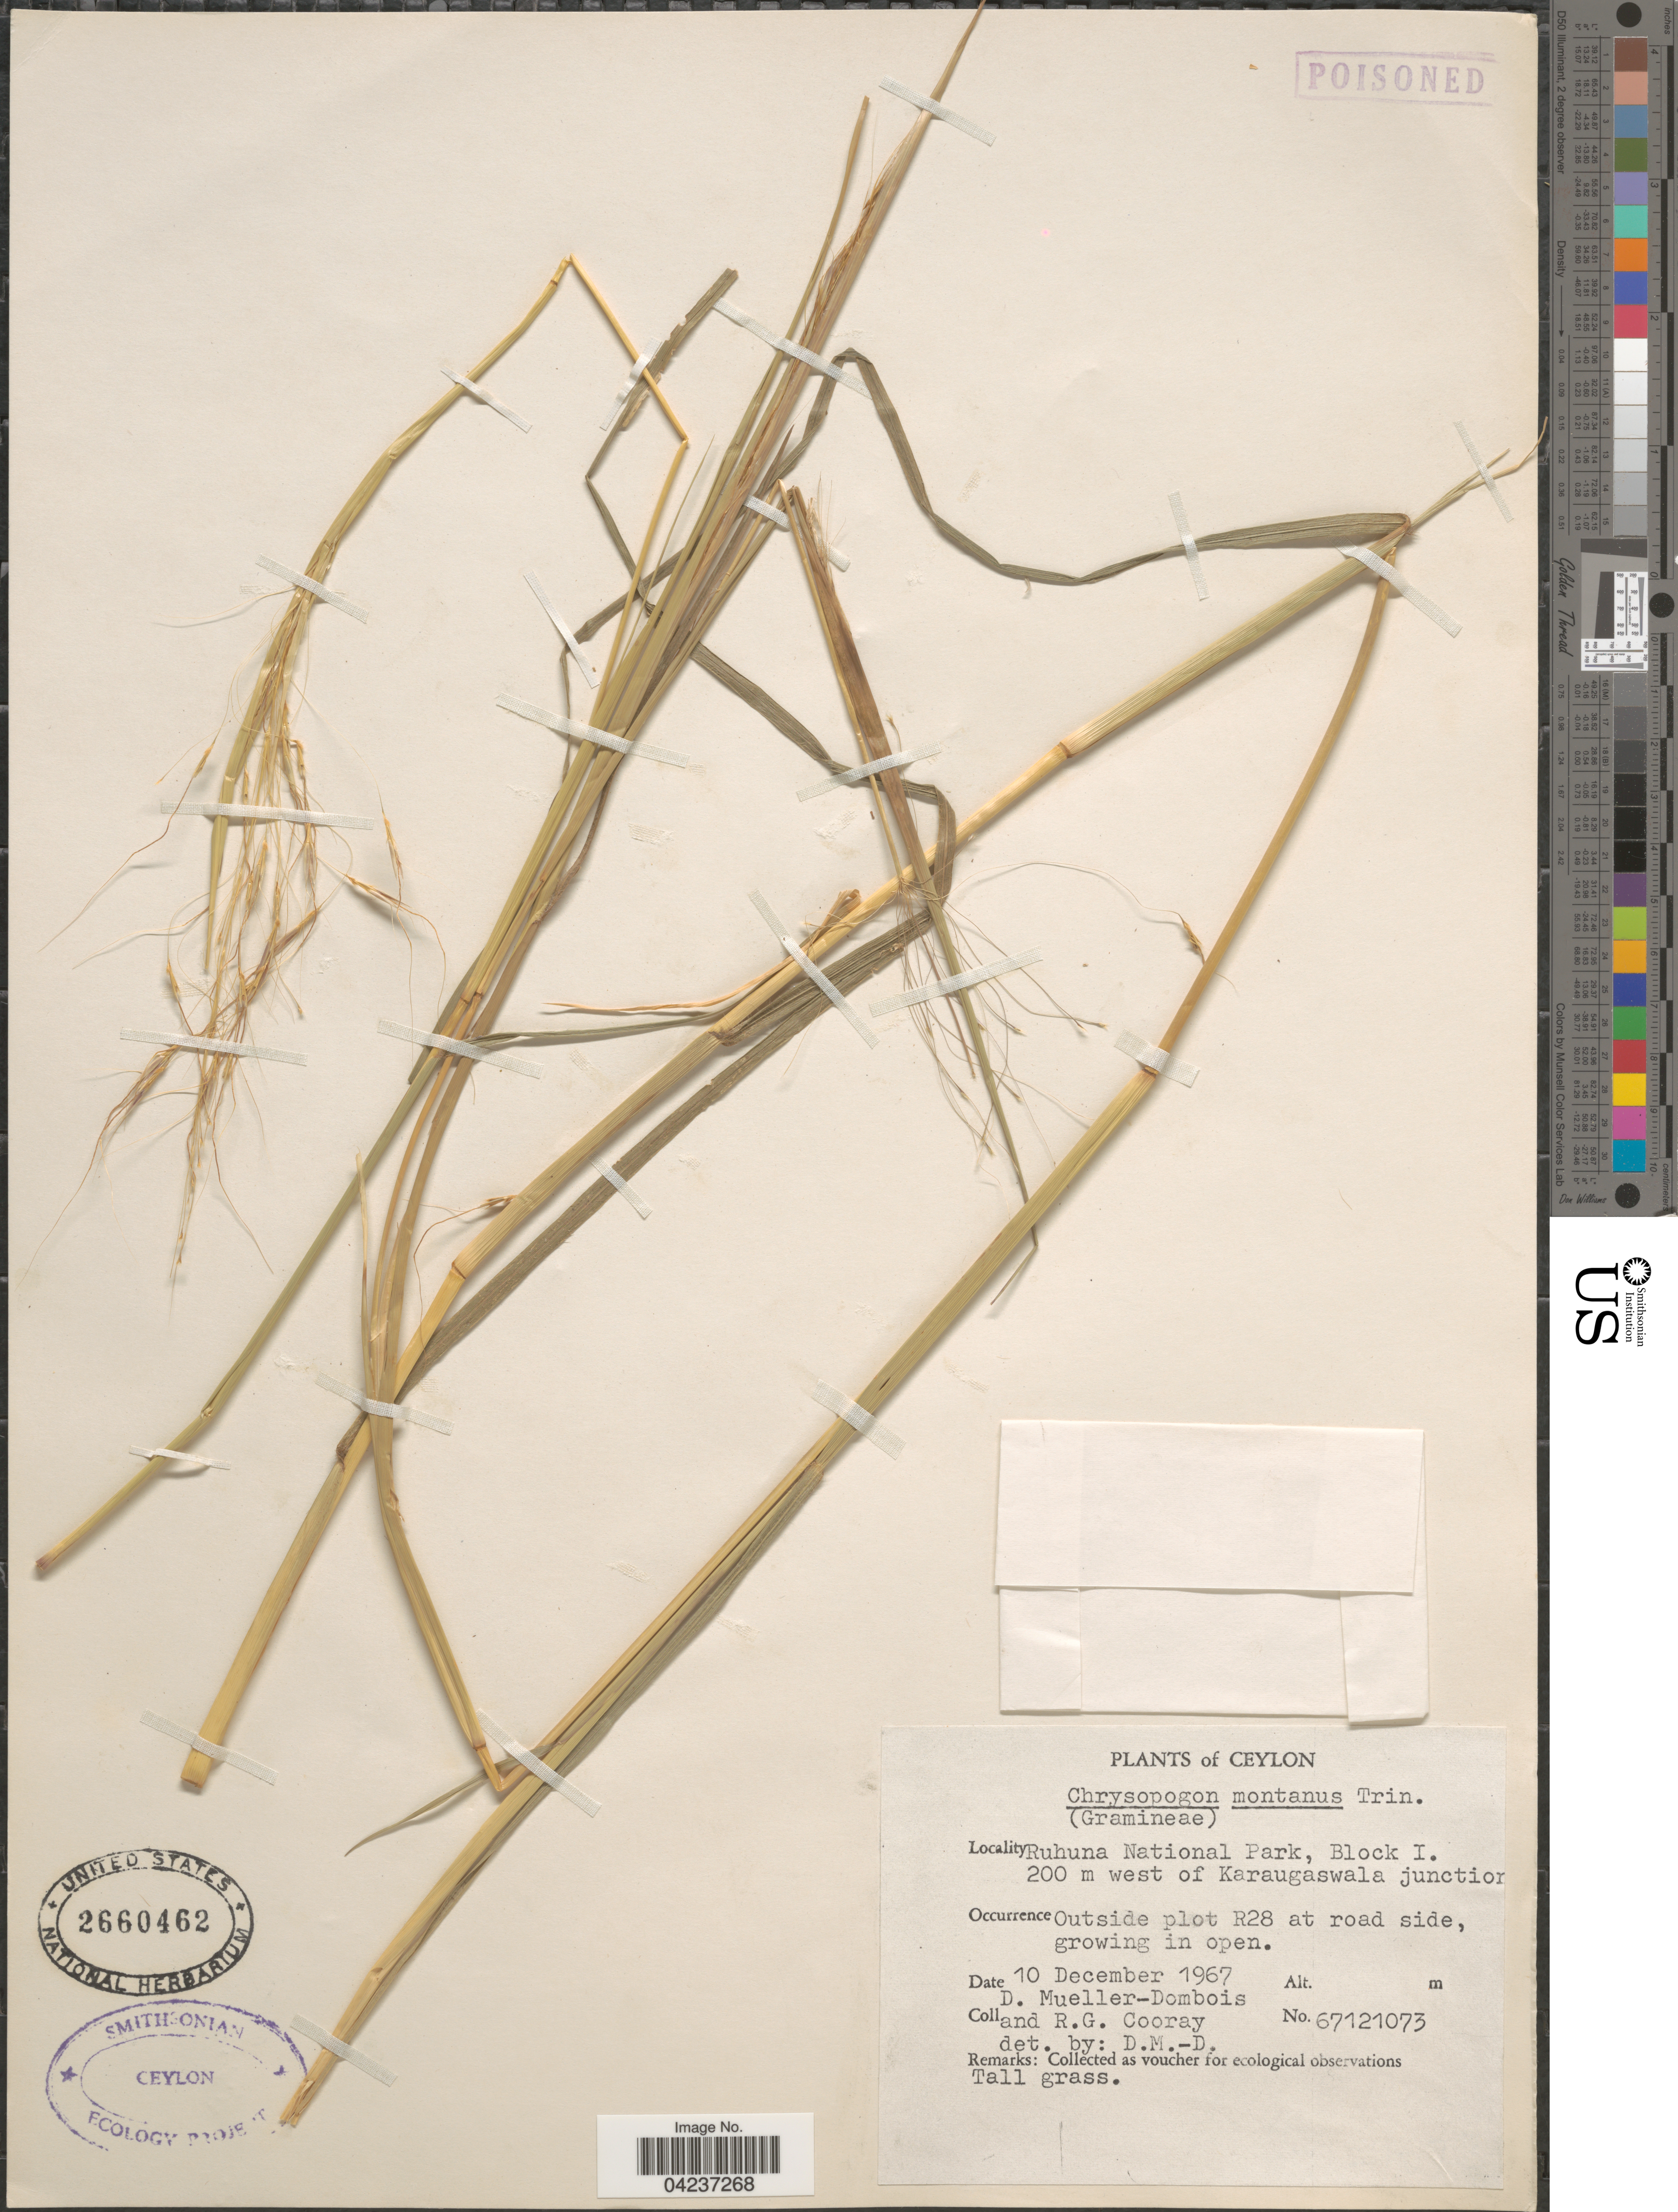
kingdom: Plantae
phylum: Tracheophyta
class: Liliopsida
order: Poales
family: Poaceae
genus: Chrysopogon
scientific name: Chrysopogon fulvus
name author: (Spreng.) Chiov.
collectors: D. Mueller-Dombois & R. Cooray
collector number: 67121073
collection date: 1967-12-10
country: Sri Lanka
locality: Ceylon. Ruhuna National Park, Block I. 200 m west of Karaugaswala junction. Outside plot R28 at road side, in open.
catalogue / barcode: US 2660462